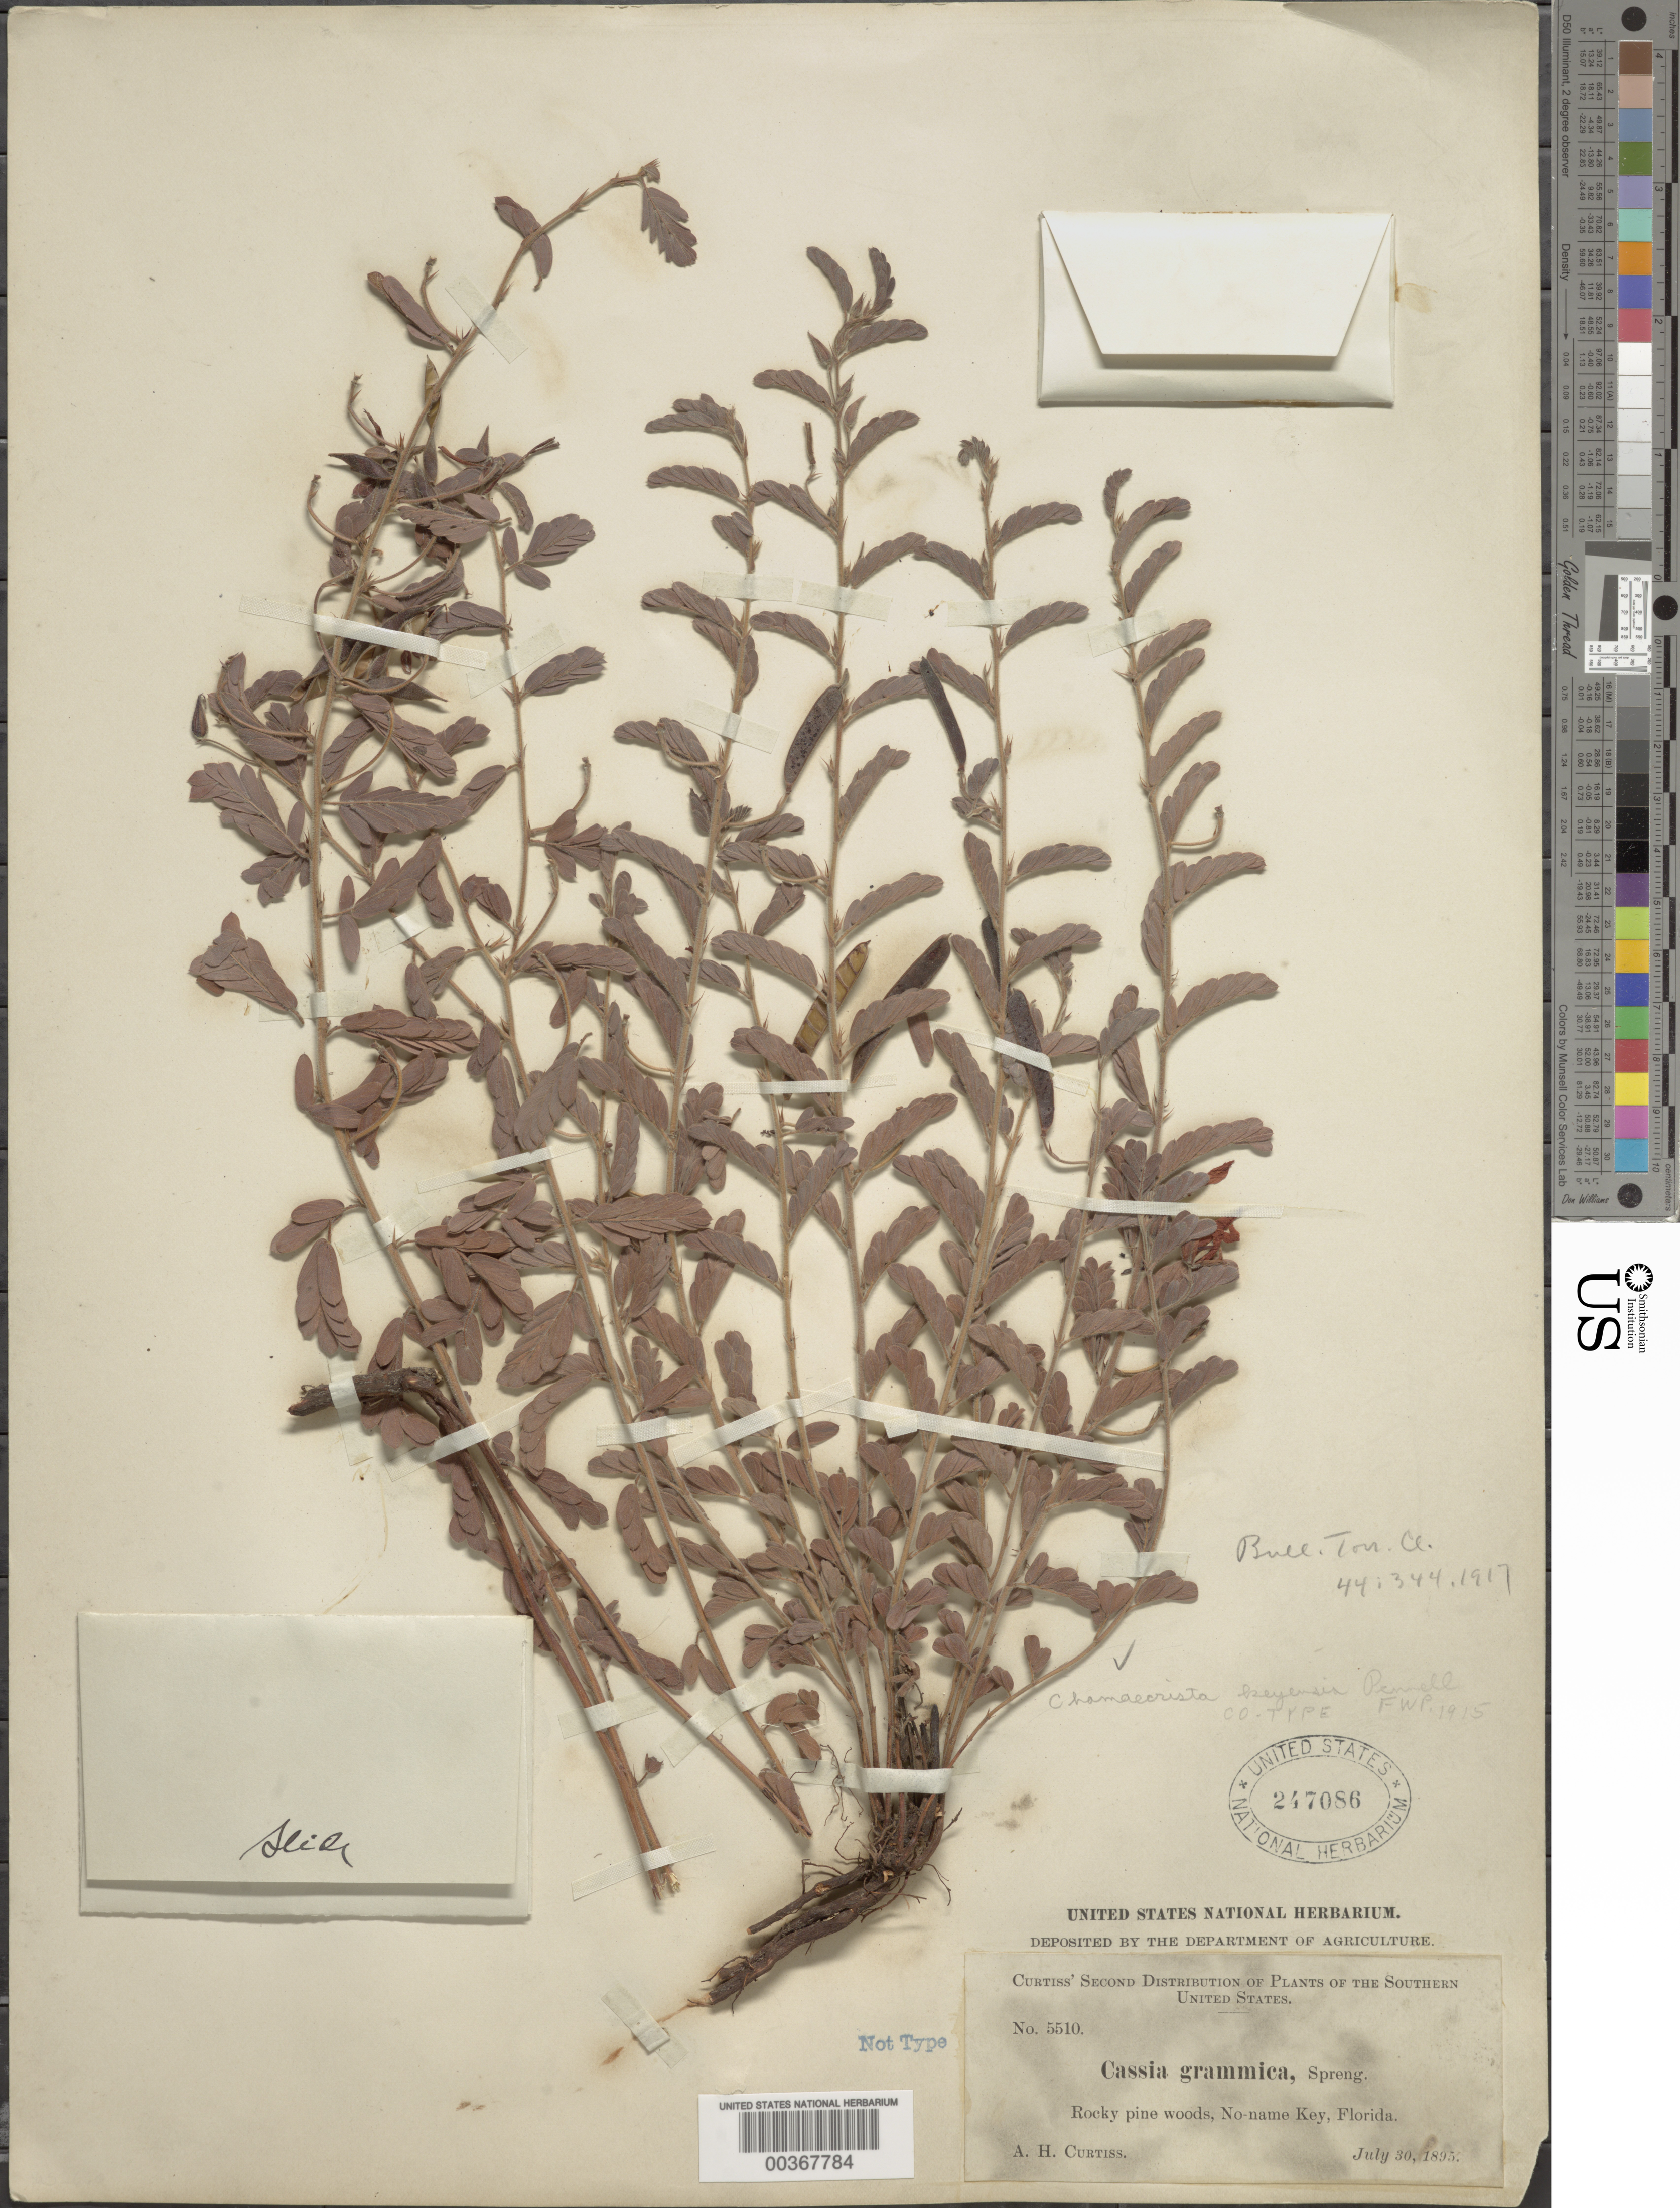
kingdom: Plantae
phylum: Tracheophyta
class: Magnoliopsida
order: Fabales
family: Fabaceae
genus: Chamaecrista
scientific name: Chamaecrista lineata var. keyensis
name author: (Pennell) H.S. Irwin & Barneby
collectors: A. H. Curtiss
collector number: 5510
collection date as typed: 30 Jul 1895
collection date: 1895-07-30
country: United States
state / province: Florida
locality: No-name key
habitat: Rocky pine woods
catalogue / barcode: US 247086